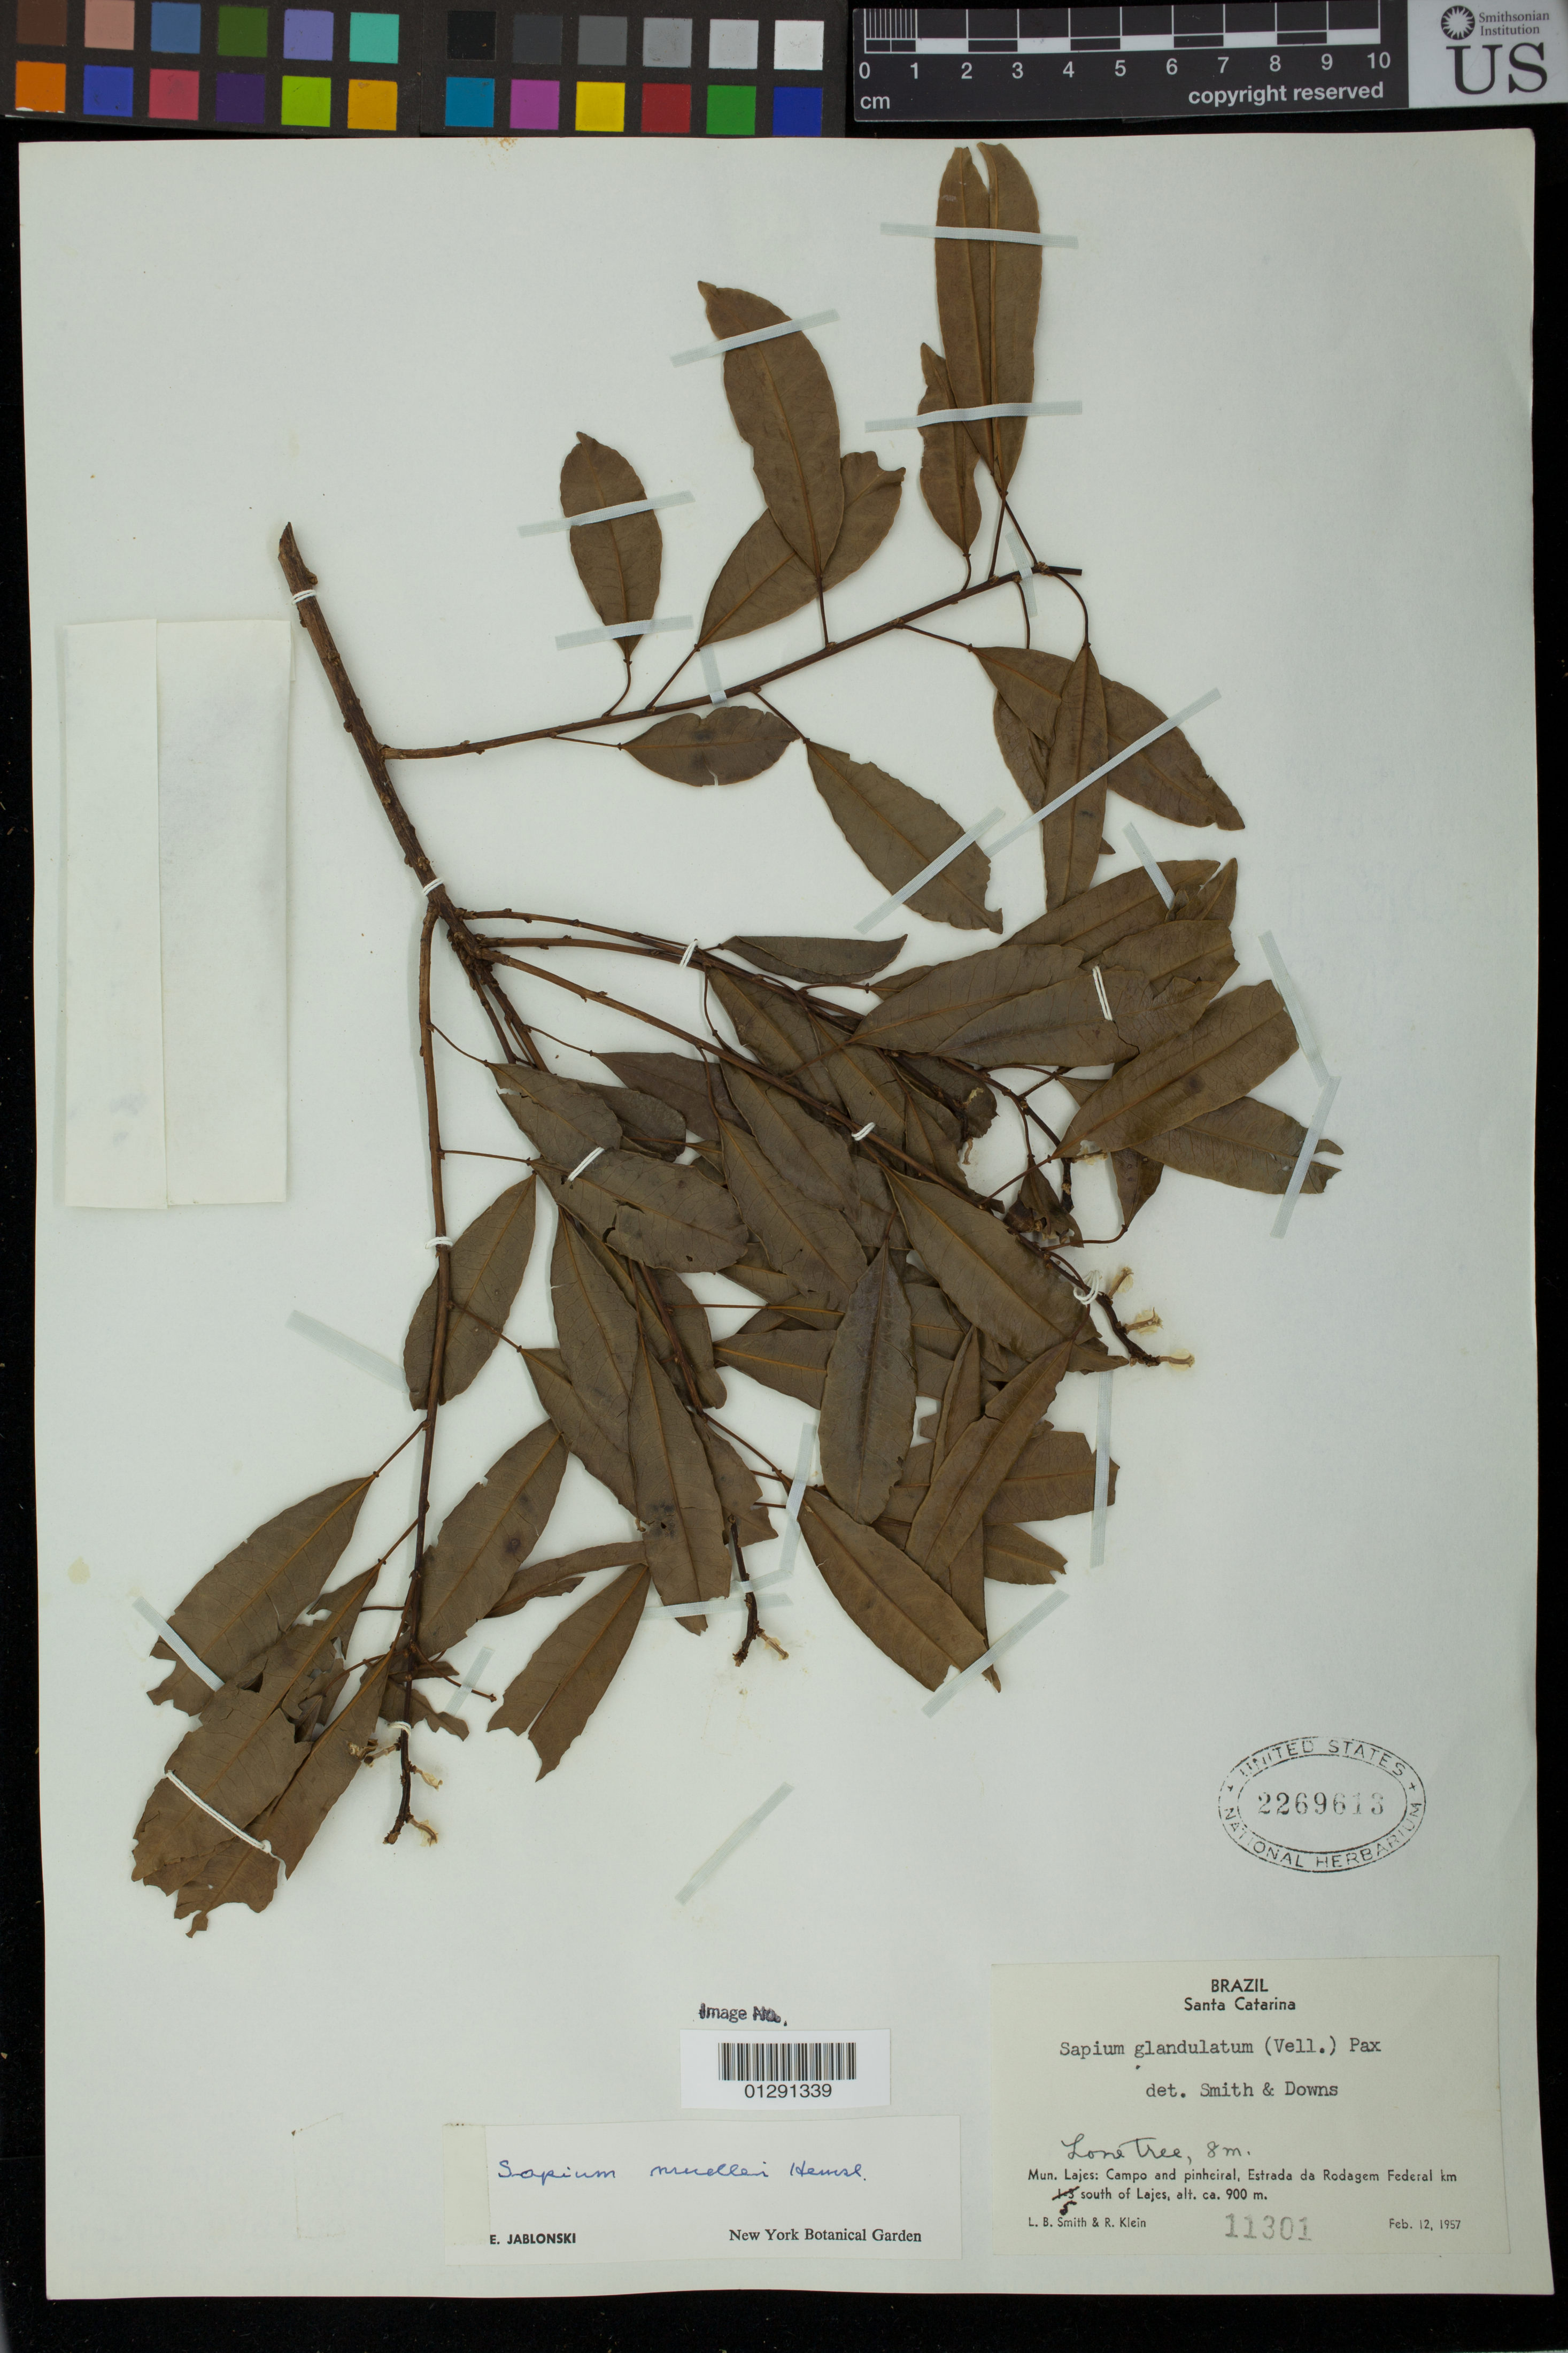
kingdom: Plantae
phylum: Tracheophyta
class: Magnoliopsida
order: Malpighiales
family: Euphorbiaceae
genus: Sapium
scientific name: Sapium glandulatum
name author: (Vell.) Pax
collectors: L. Smith & R. Klein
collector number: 11301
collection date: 1957-02-12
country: Brazil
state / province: Santa Catarina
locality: Mun. Lajes: Campos and pinheiral, Estrada de Rodagem Federal km 5 south of Lajes. Lone Tree, 8m.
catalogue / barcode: US 2269613